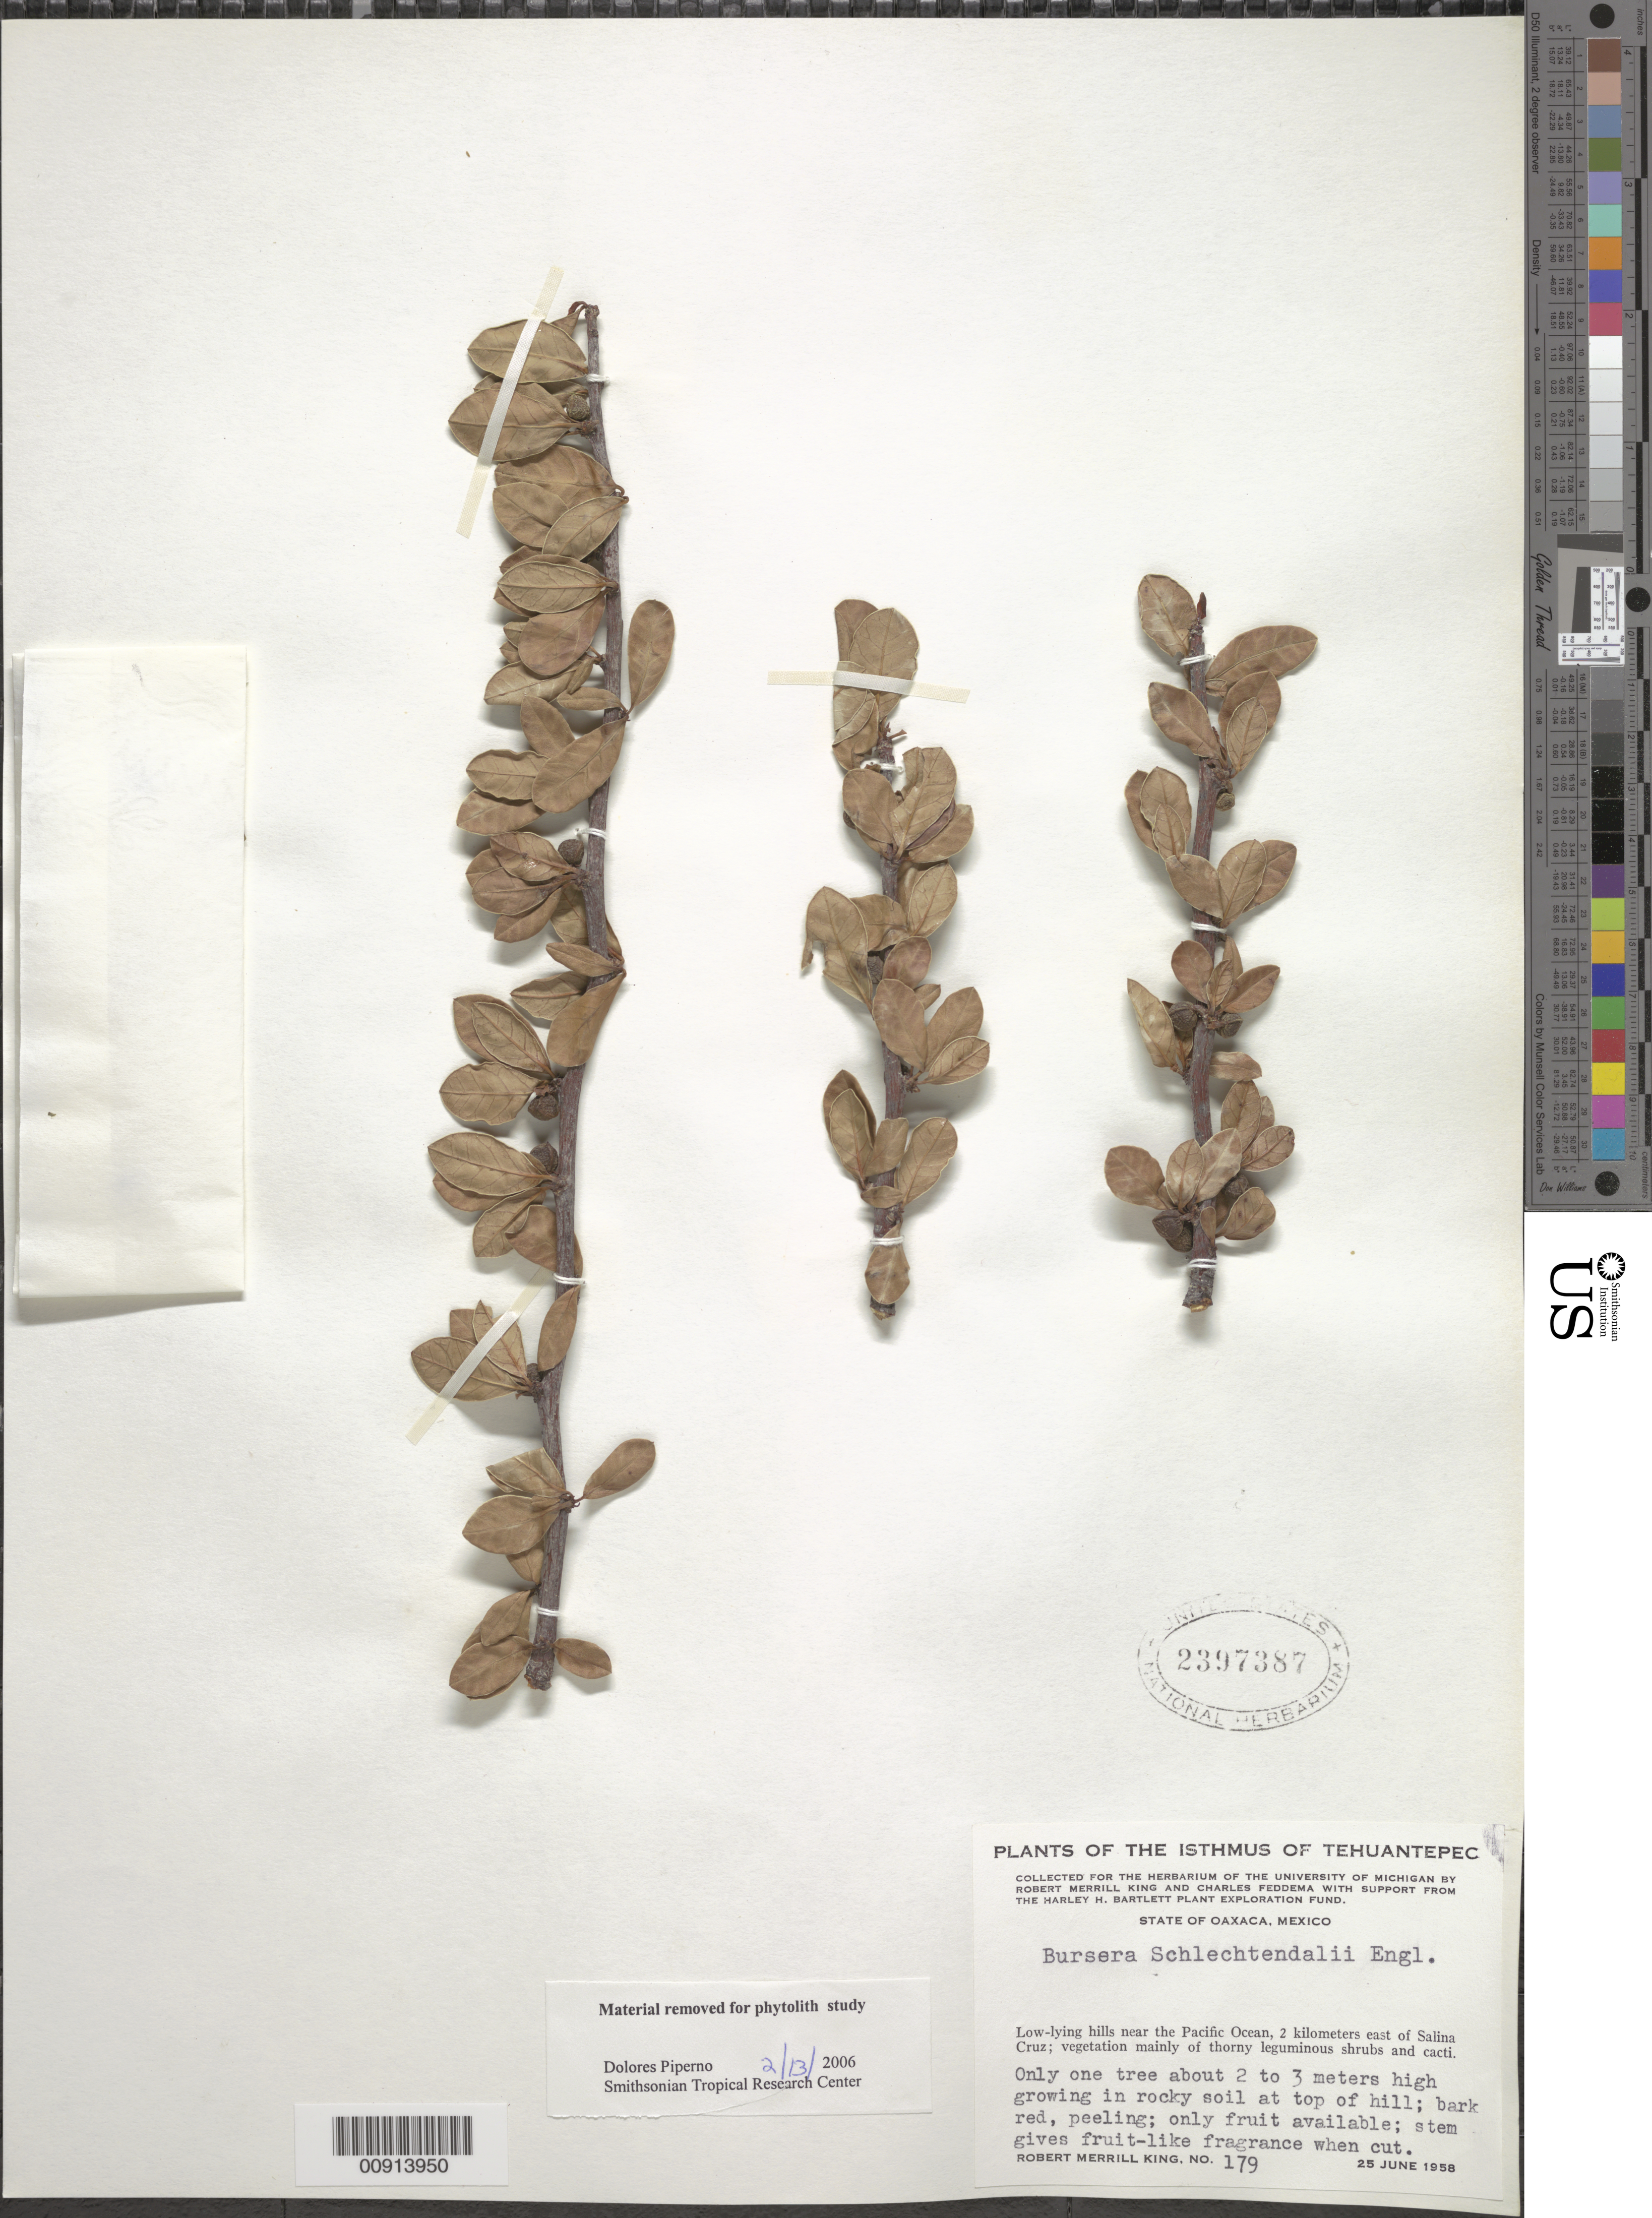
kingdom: Plantae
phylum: Tracheophyta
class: Magnoliopsida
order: Sapindales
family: Burseraceae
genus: Bursera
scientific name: Bursera schlechtendalii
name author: Engl.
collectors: R. M. King & C. Feddema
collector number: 179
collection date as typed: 25 Jun 1958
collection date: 1958-06-25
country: Mexico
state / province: Oaxaca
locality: Low-lying hills near Pacific Ocean, 2 kilometers east of Salina Cruz, State of Oaxaca.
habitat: Growing in rocky soil at top of hill; vegetation mainly of thorny leguminous shrubs and cacti.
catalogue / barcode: US 2397387